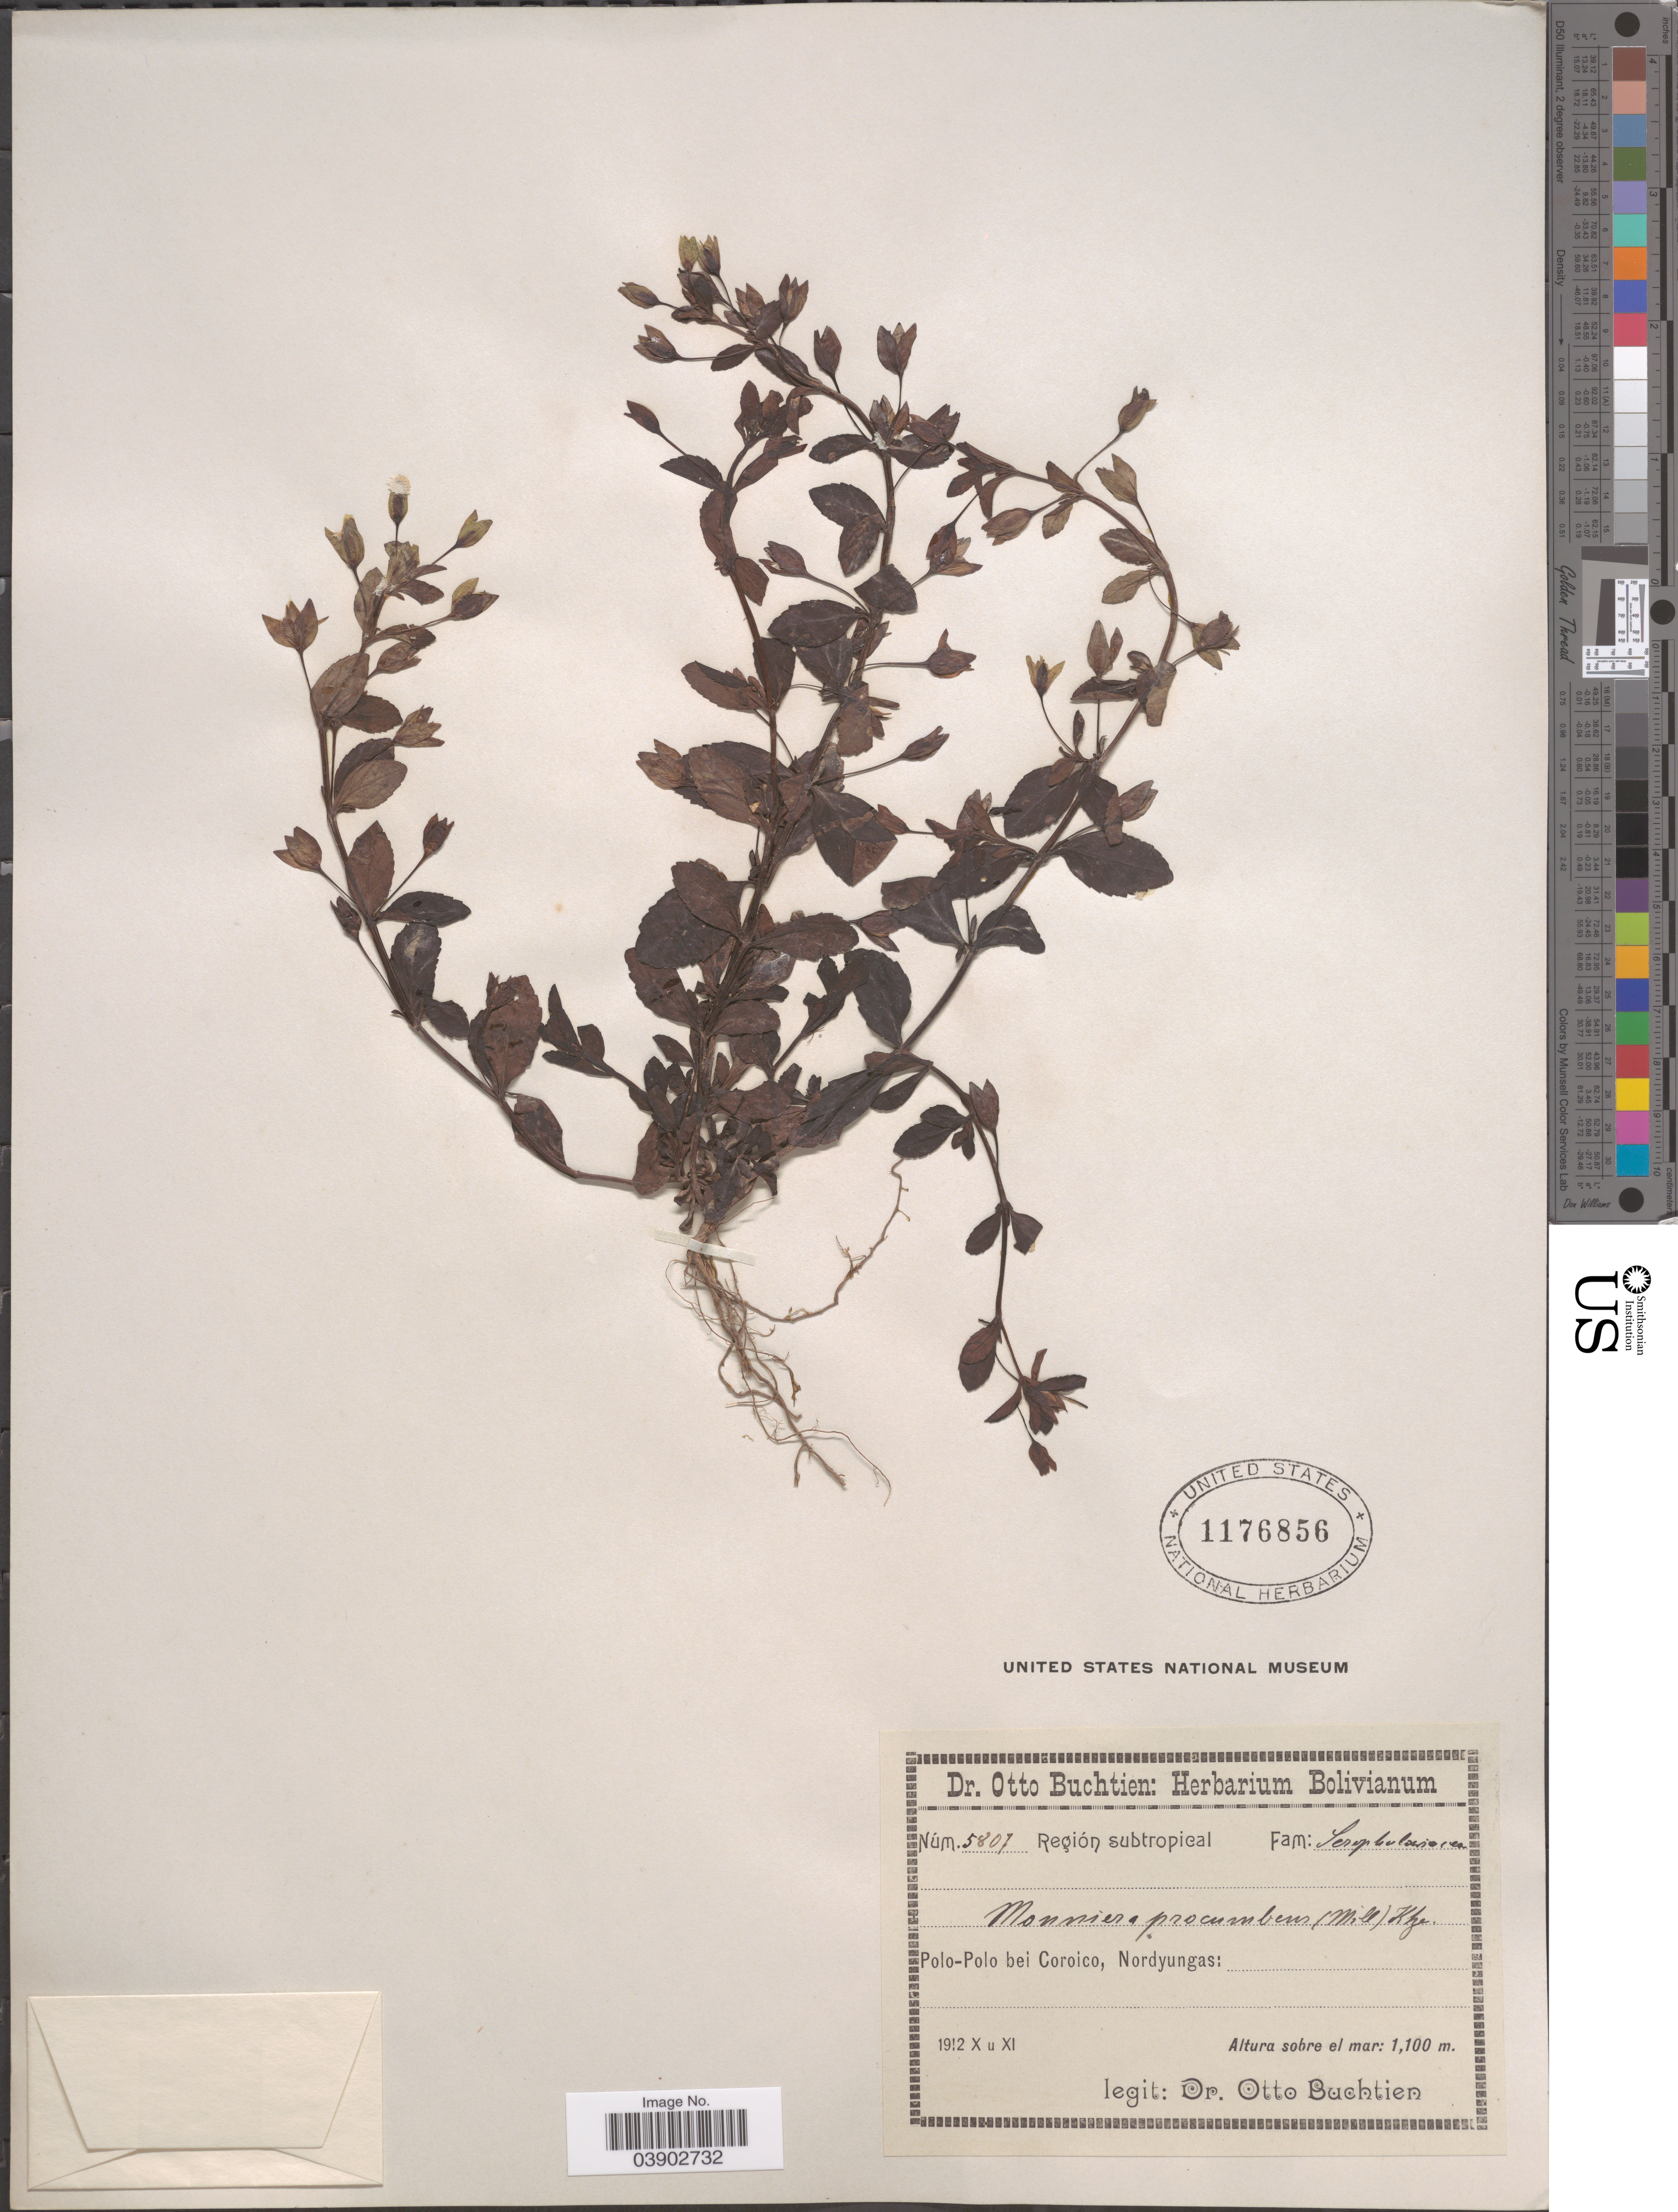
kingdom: Plantae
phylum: Tracheophyta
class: Magnoliopsida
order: Lamiales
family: Plantaginaceae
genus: Mecardonia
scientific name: Mecardonia procumbens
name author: (Mill.) Small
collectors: O. Buchtien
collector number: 5807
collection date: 1912-10/1912-11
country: Bolivia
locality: Región subtropical. Polo-Polo bei Coroico, Nordyungas.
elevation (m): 1100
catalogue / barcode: US 1176856